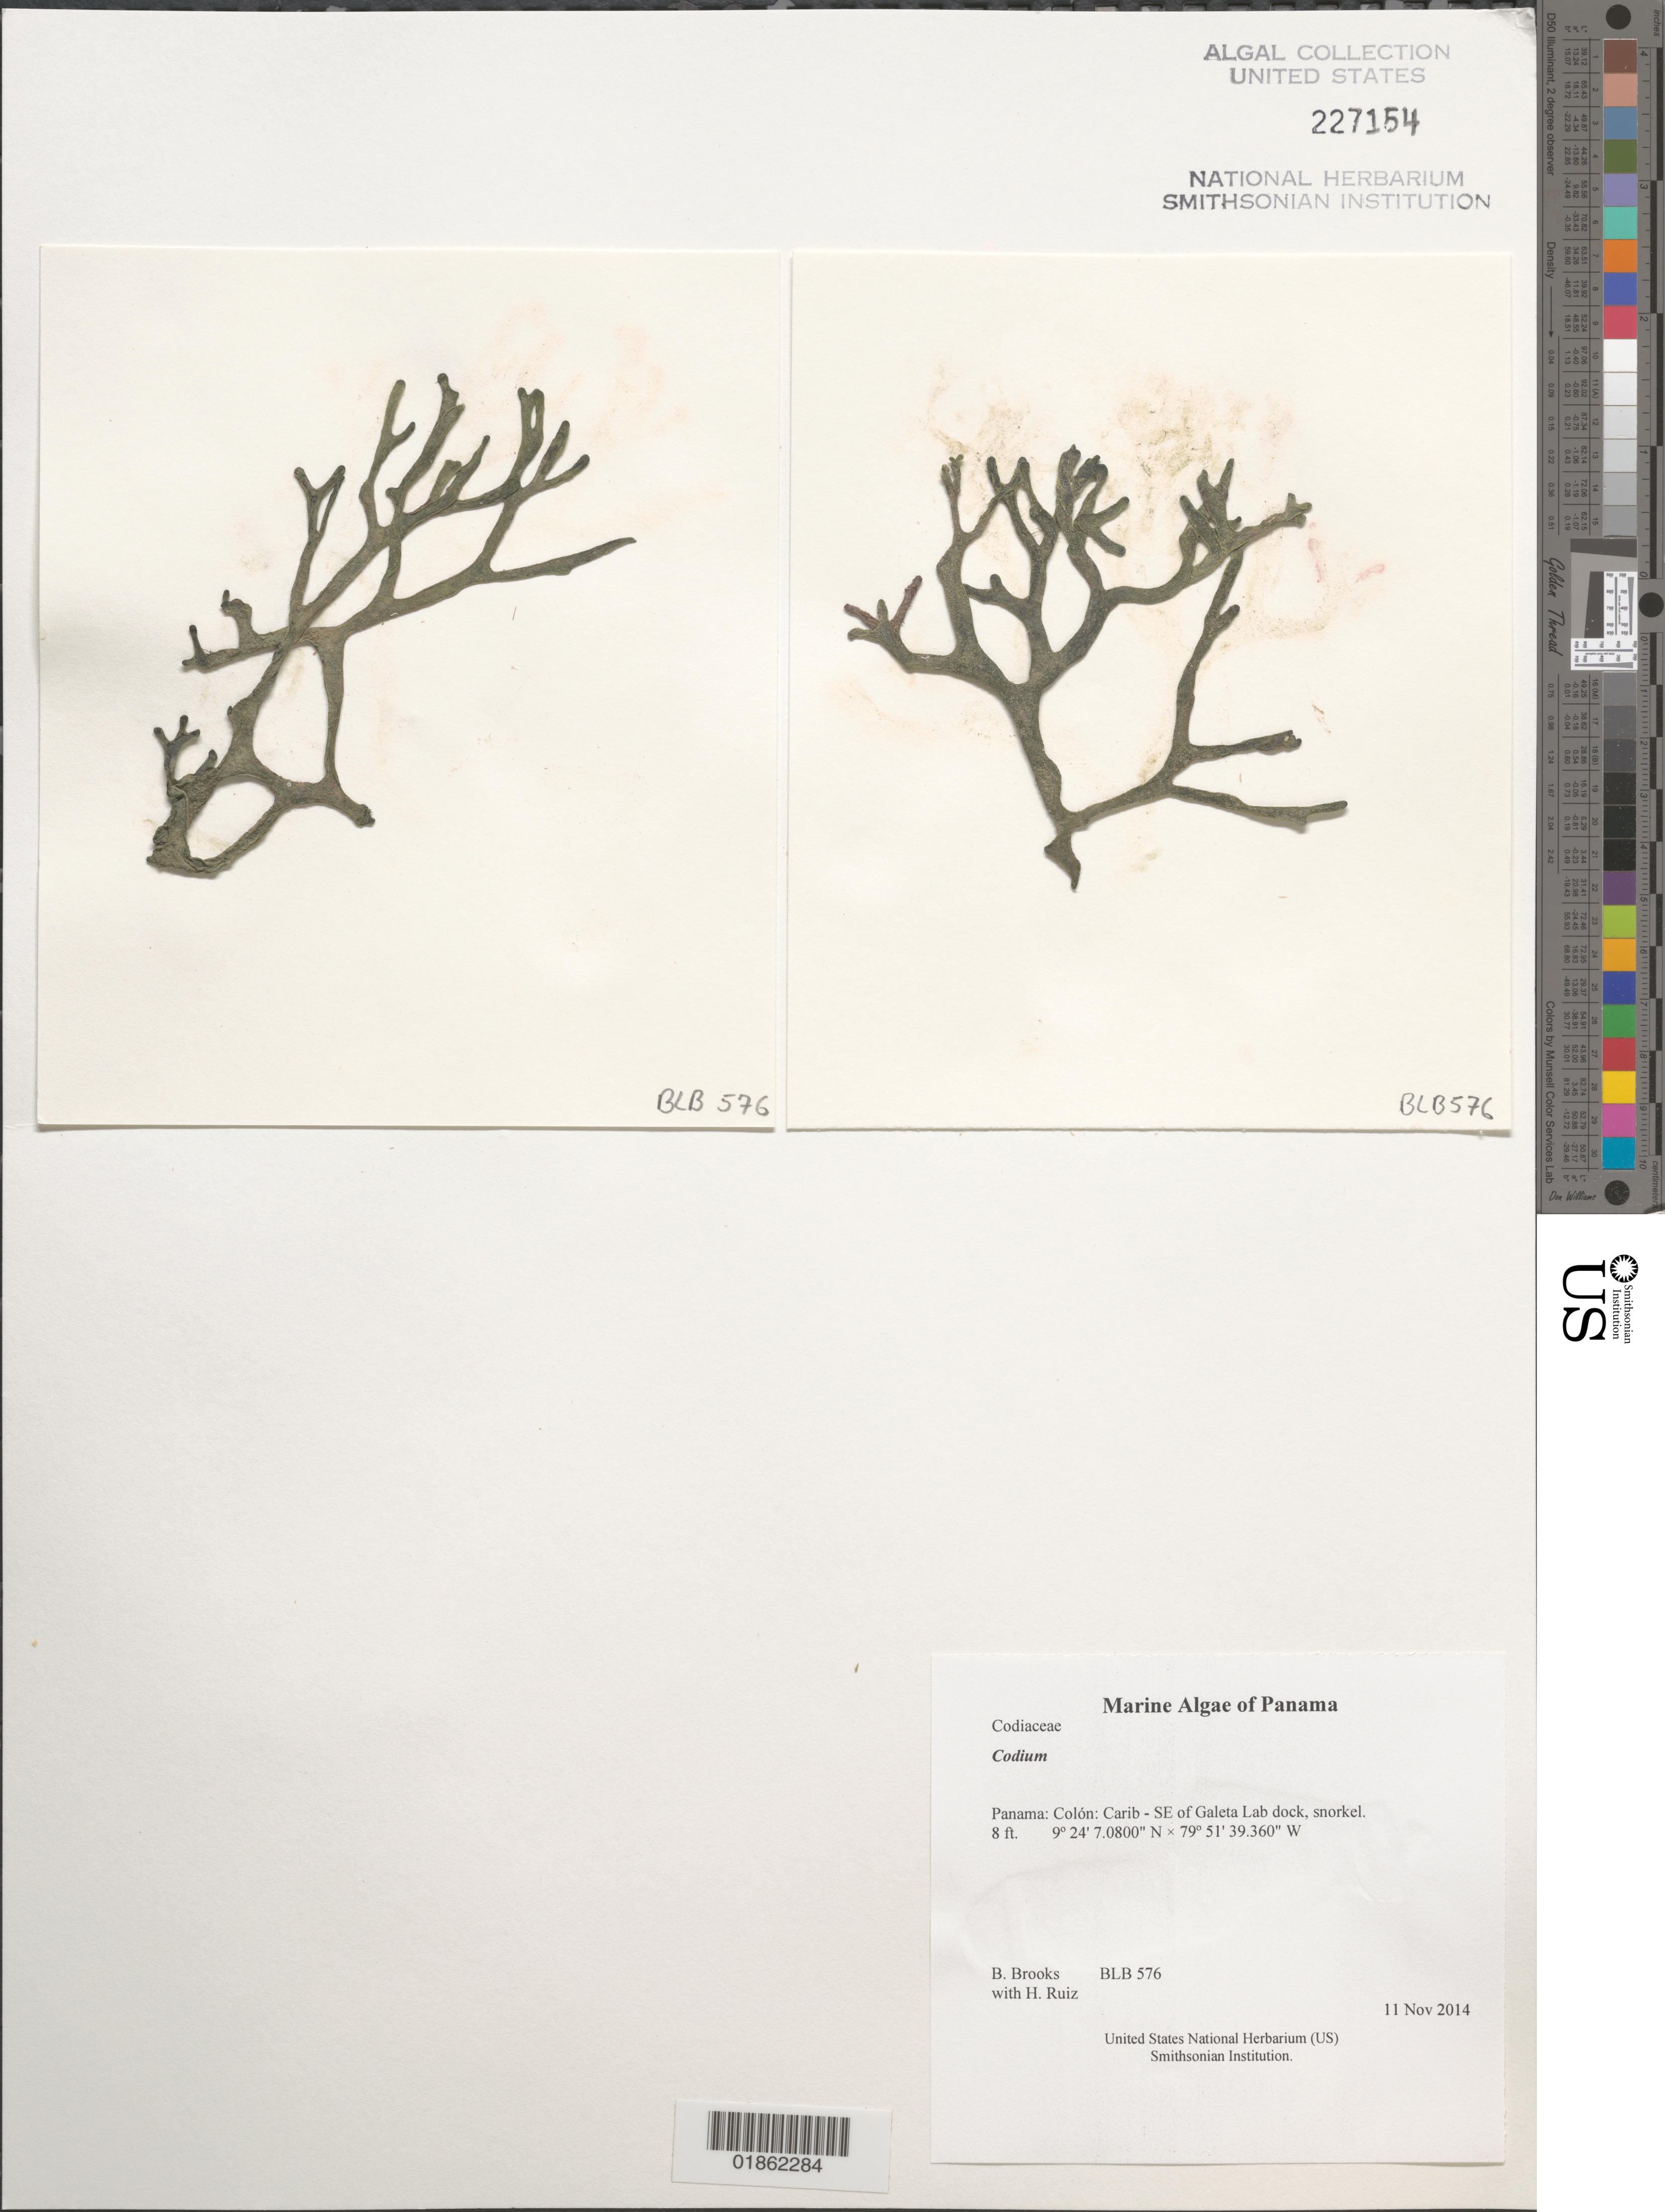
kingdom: Plantae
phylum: Chlorophyta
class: Ulvophyceae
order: Bryopsidales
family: Codiaceae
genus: Codium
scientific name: Codium sp.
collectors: B. Brooks & H. Ruiz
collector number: BLB 576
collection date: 2014-11-11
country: Panama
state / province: Colón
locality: Carib - SE of Galeta Lab dock, snorkel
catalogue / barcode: US 227154